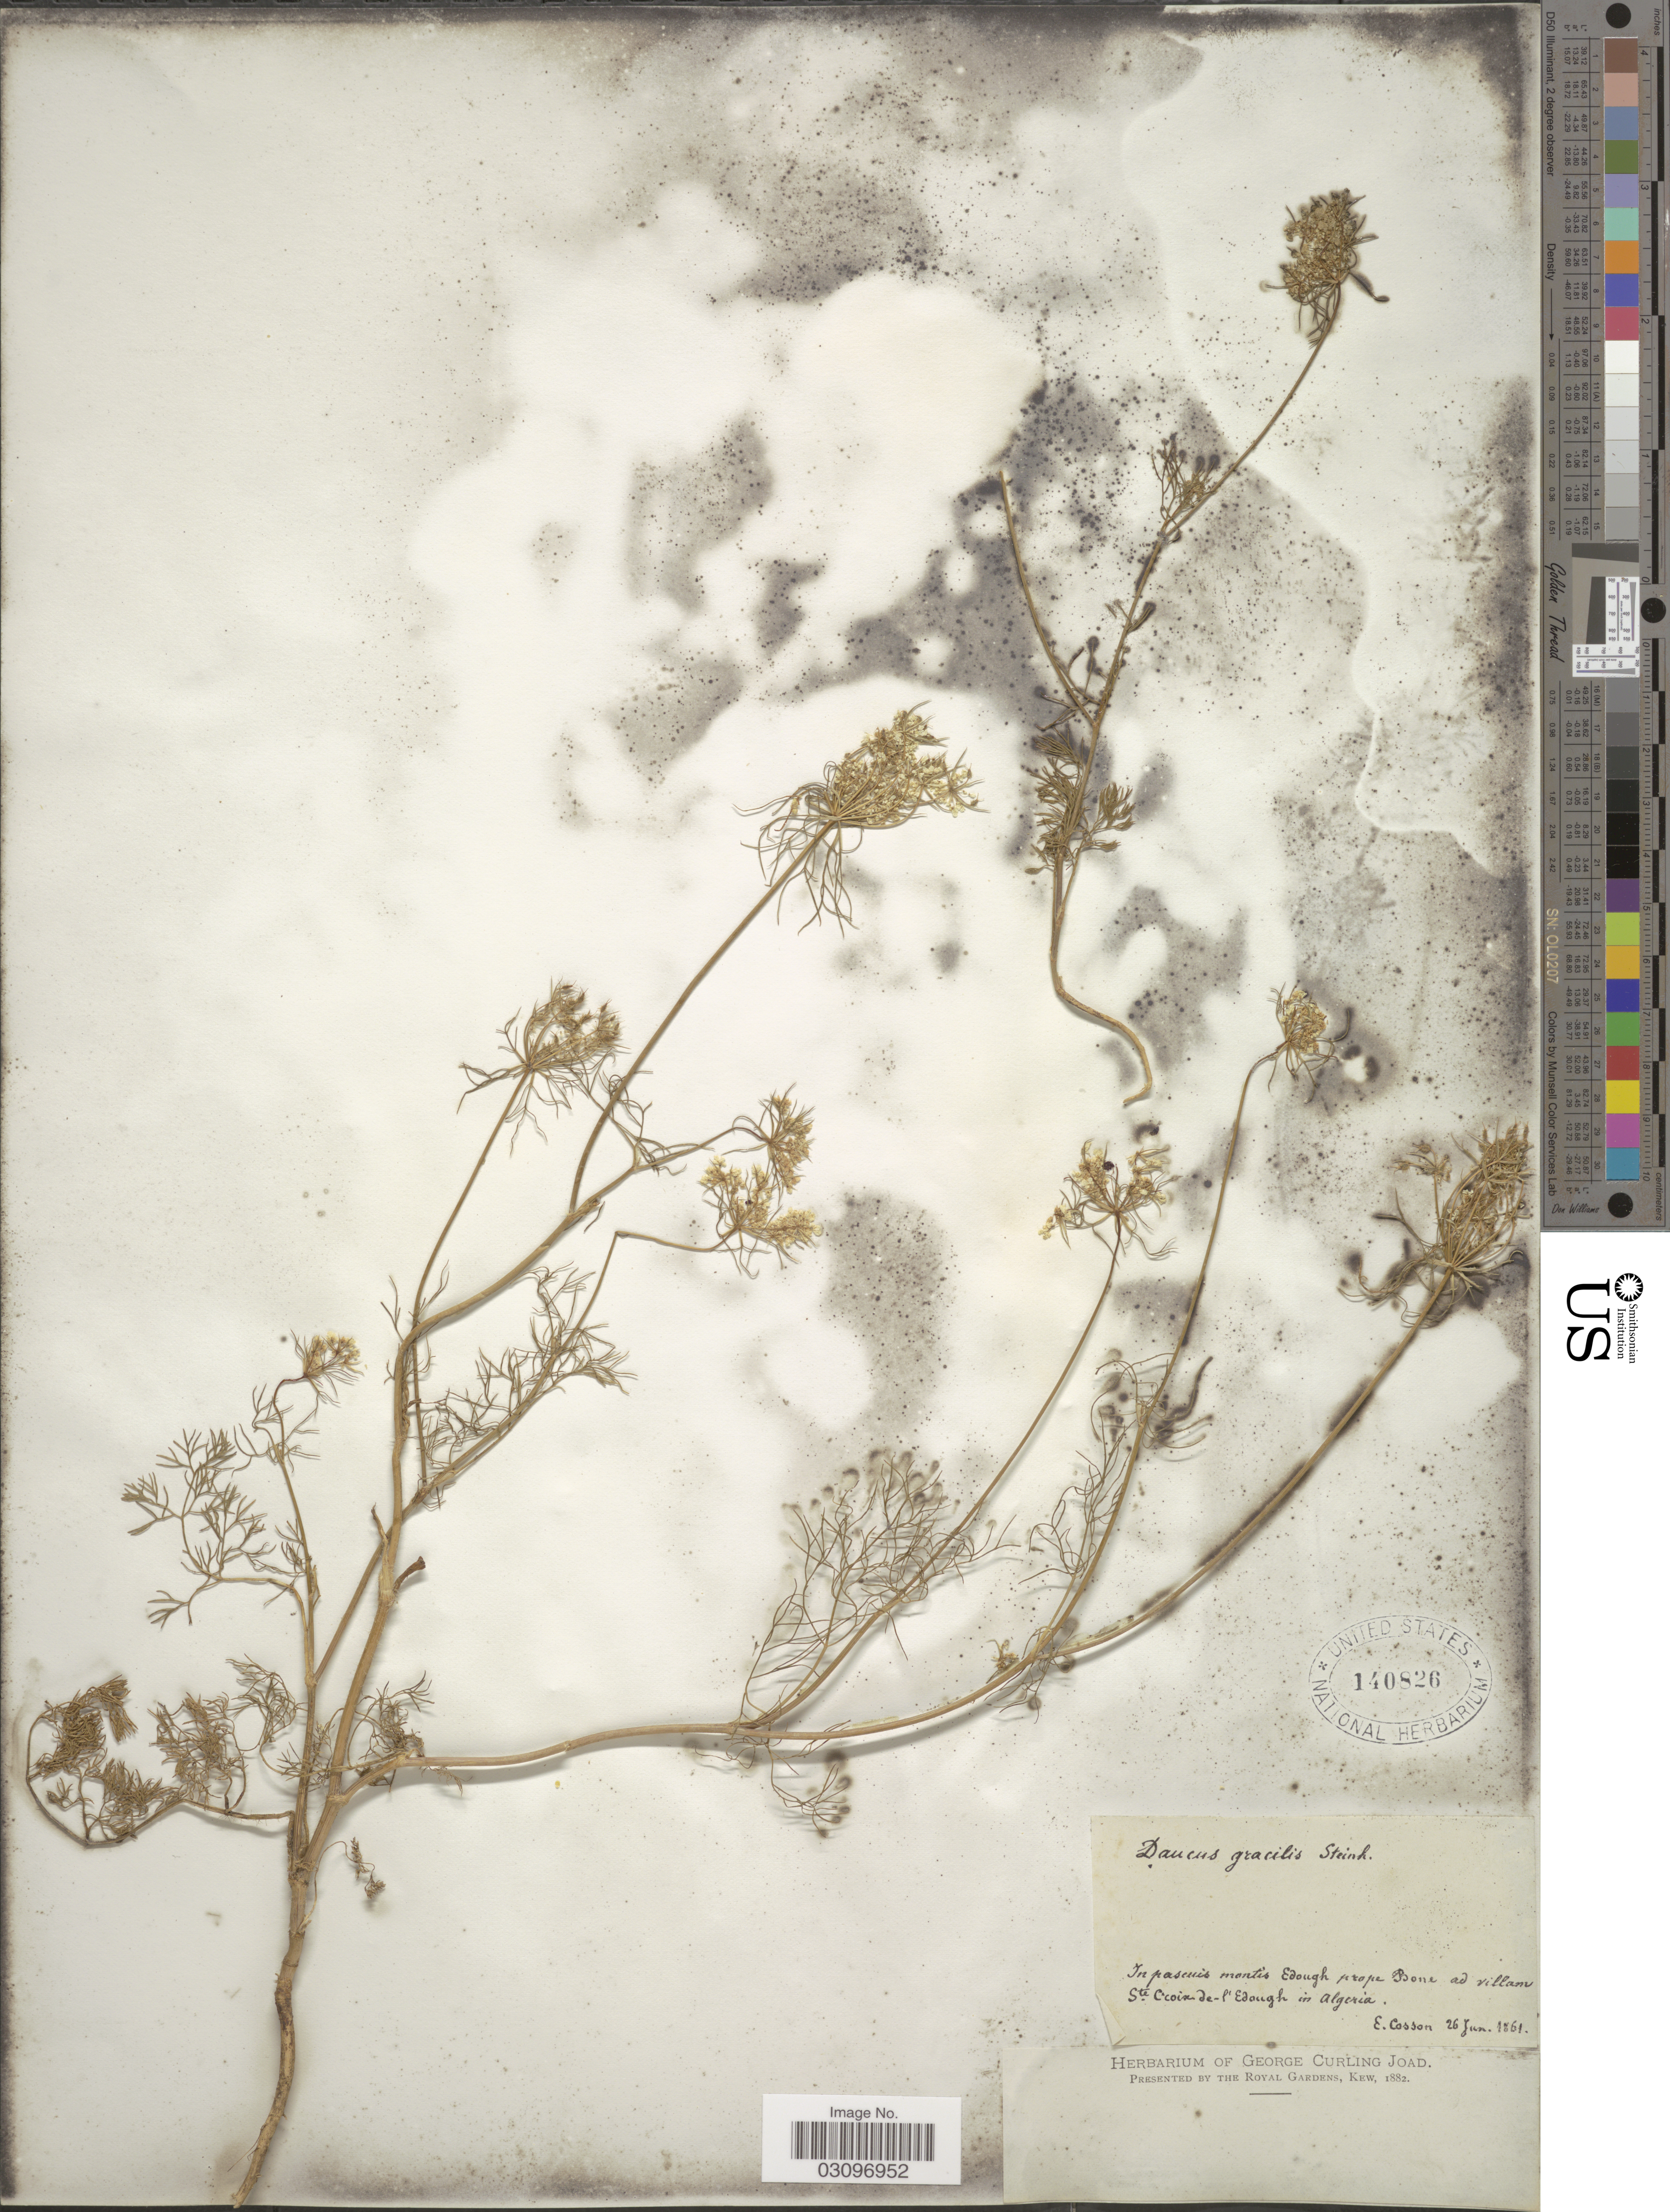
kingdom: Plantae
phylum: Tracheophyta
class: Magnoliopsida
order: Apiales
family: Apiaceae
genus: Daucus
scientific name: Daucus gracilis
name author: Steinh.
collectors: E. Cosson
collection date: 1861-06-26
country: Algeria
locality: In pascuis montis Edough prope Bone ad villam Ste Croix de-l'Edough in Algeria.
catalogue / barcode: US 140826